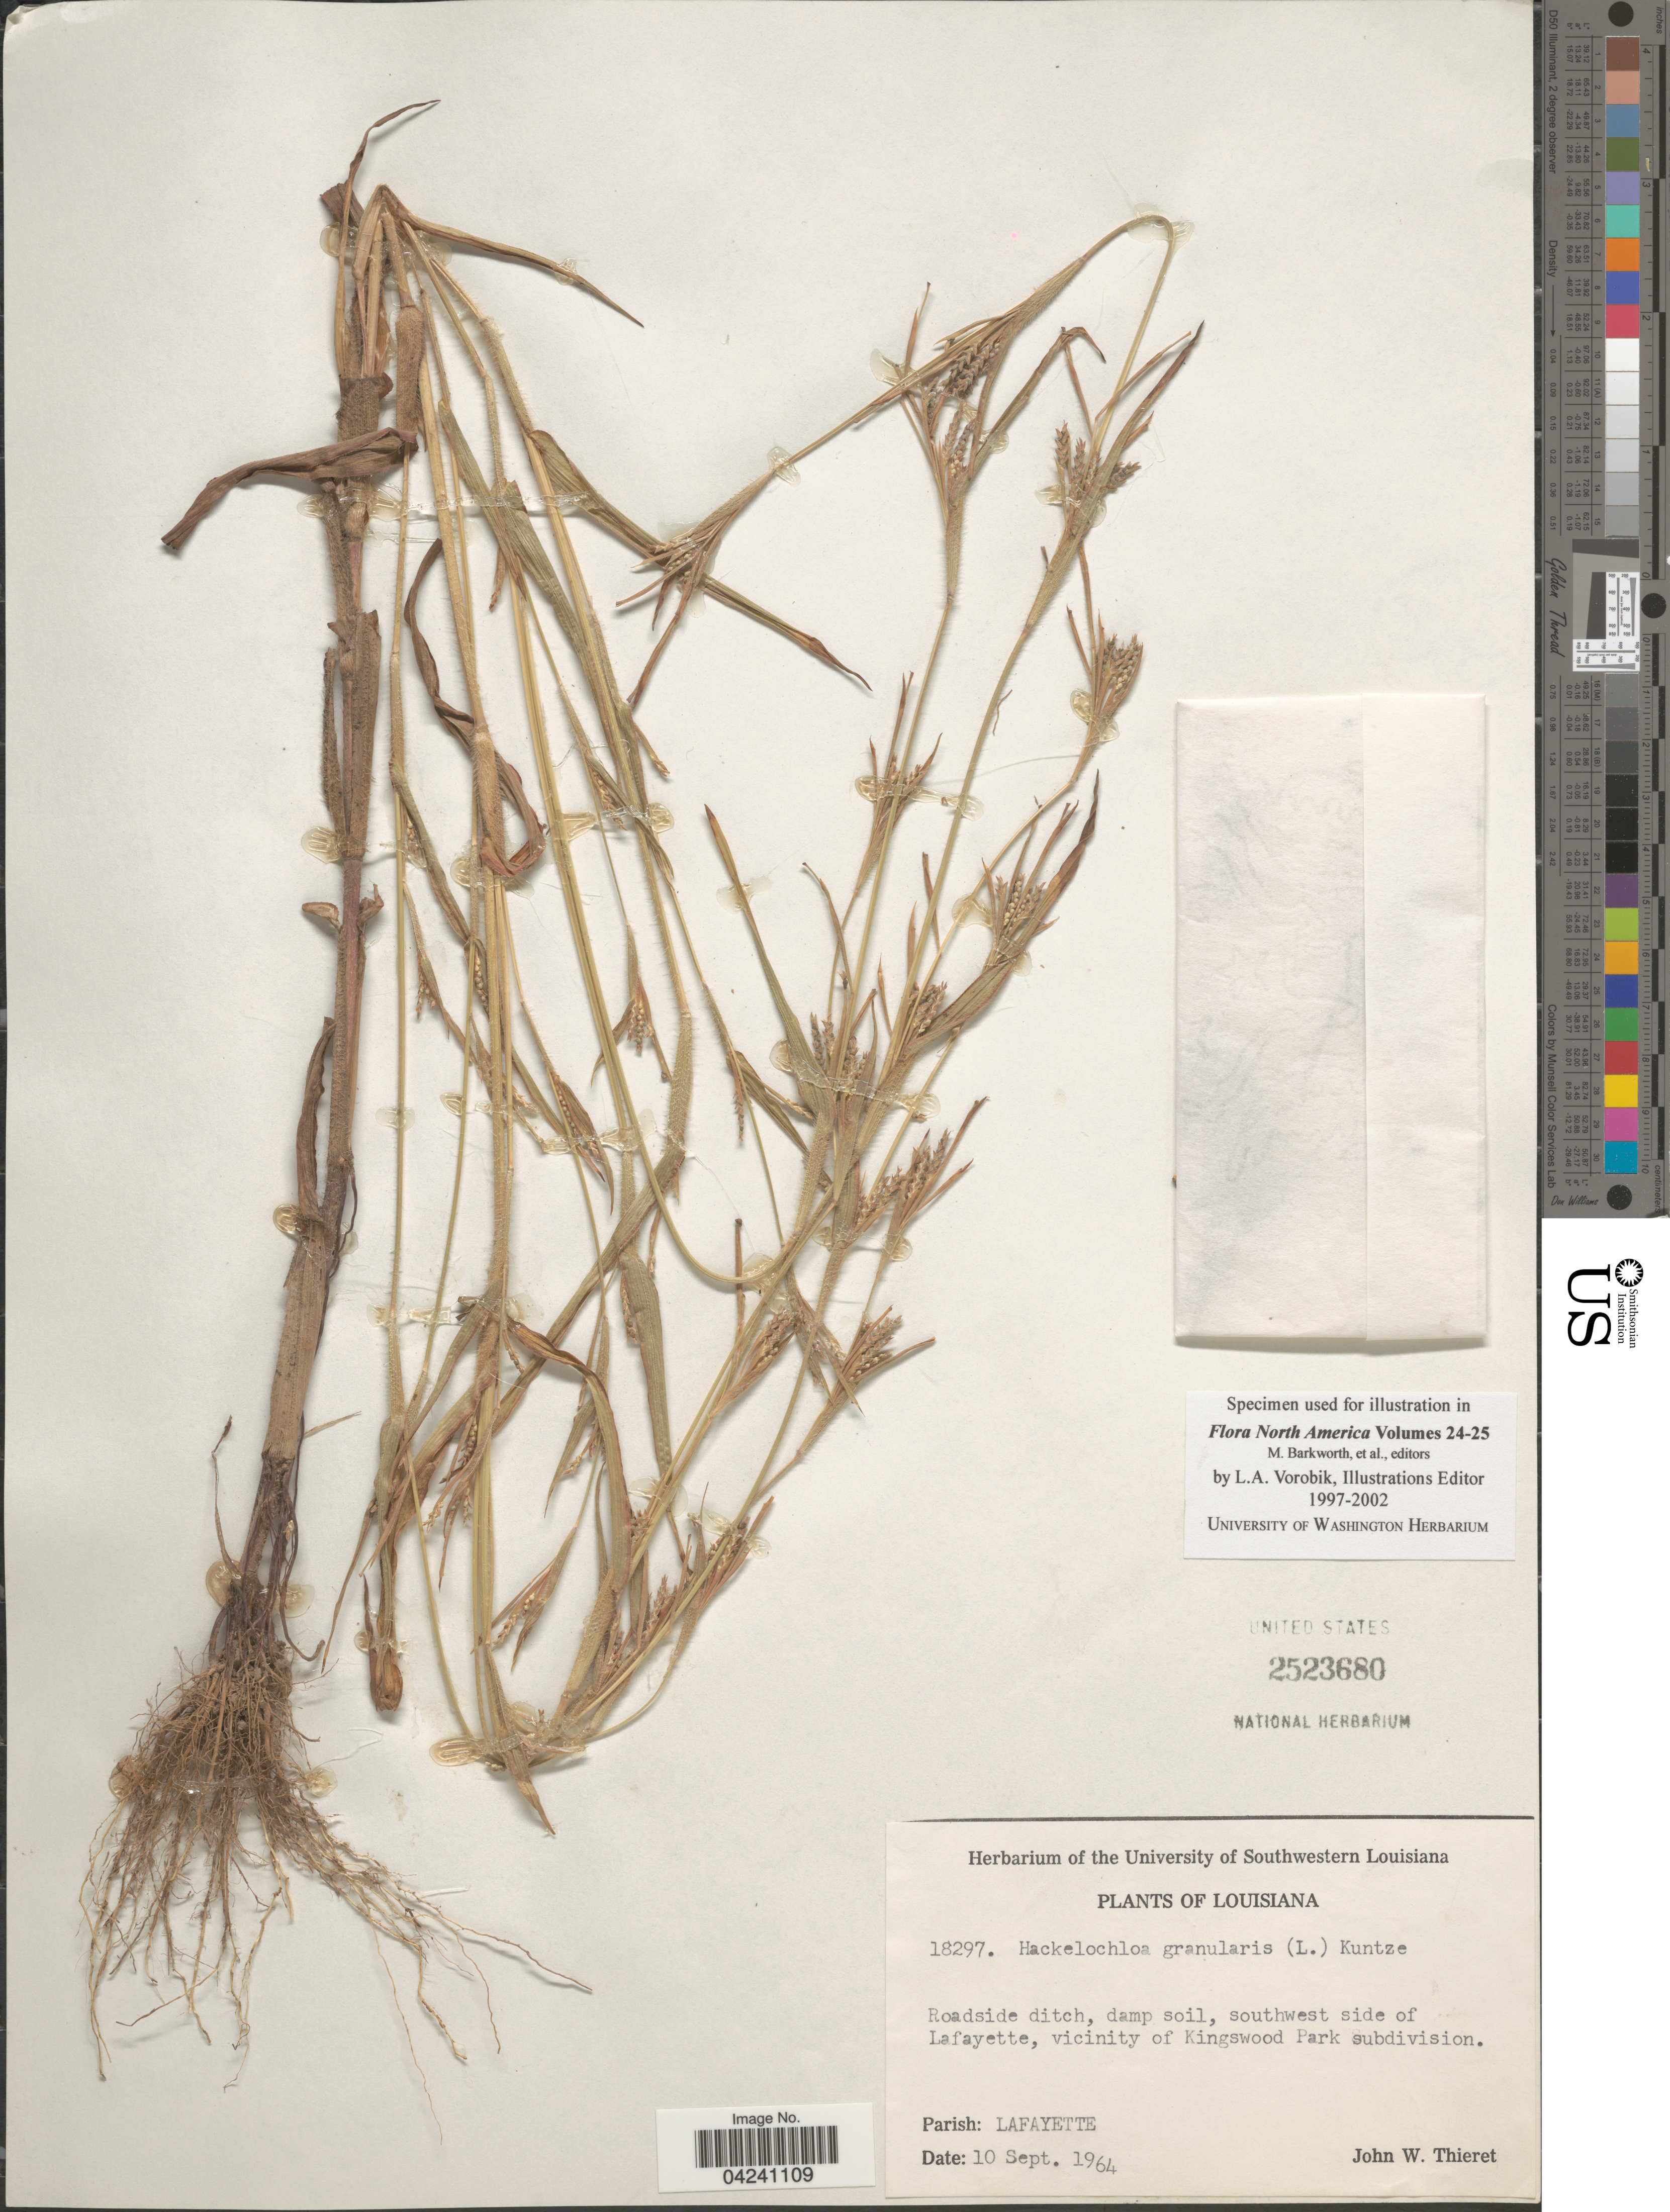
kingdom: Plantae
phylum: Tracheophyta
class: Liliopsida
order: Poales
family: Poaceae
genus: Hackelochloa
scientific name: Hackelochloa granularis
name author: (L.) Kuntze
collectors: J. W. Thieret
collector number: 18297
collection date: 1964-09-10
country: United States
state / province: Louisiana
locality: Roadside ditch, damp soil, southwest side of Lafayette, vicinity of Kingswood Park subdivision. Parish: Lafayette.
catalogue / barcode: US 2523680